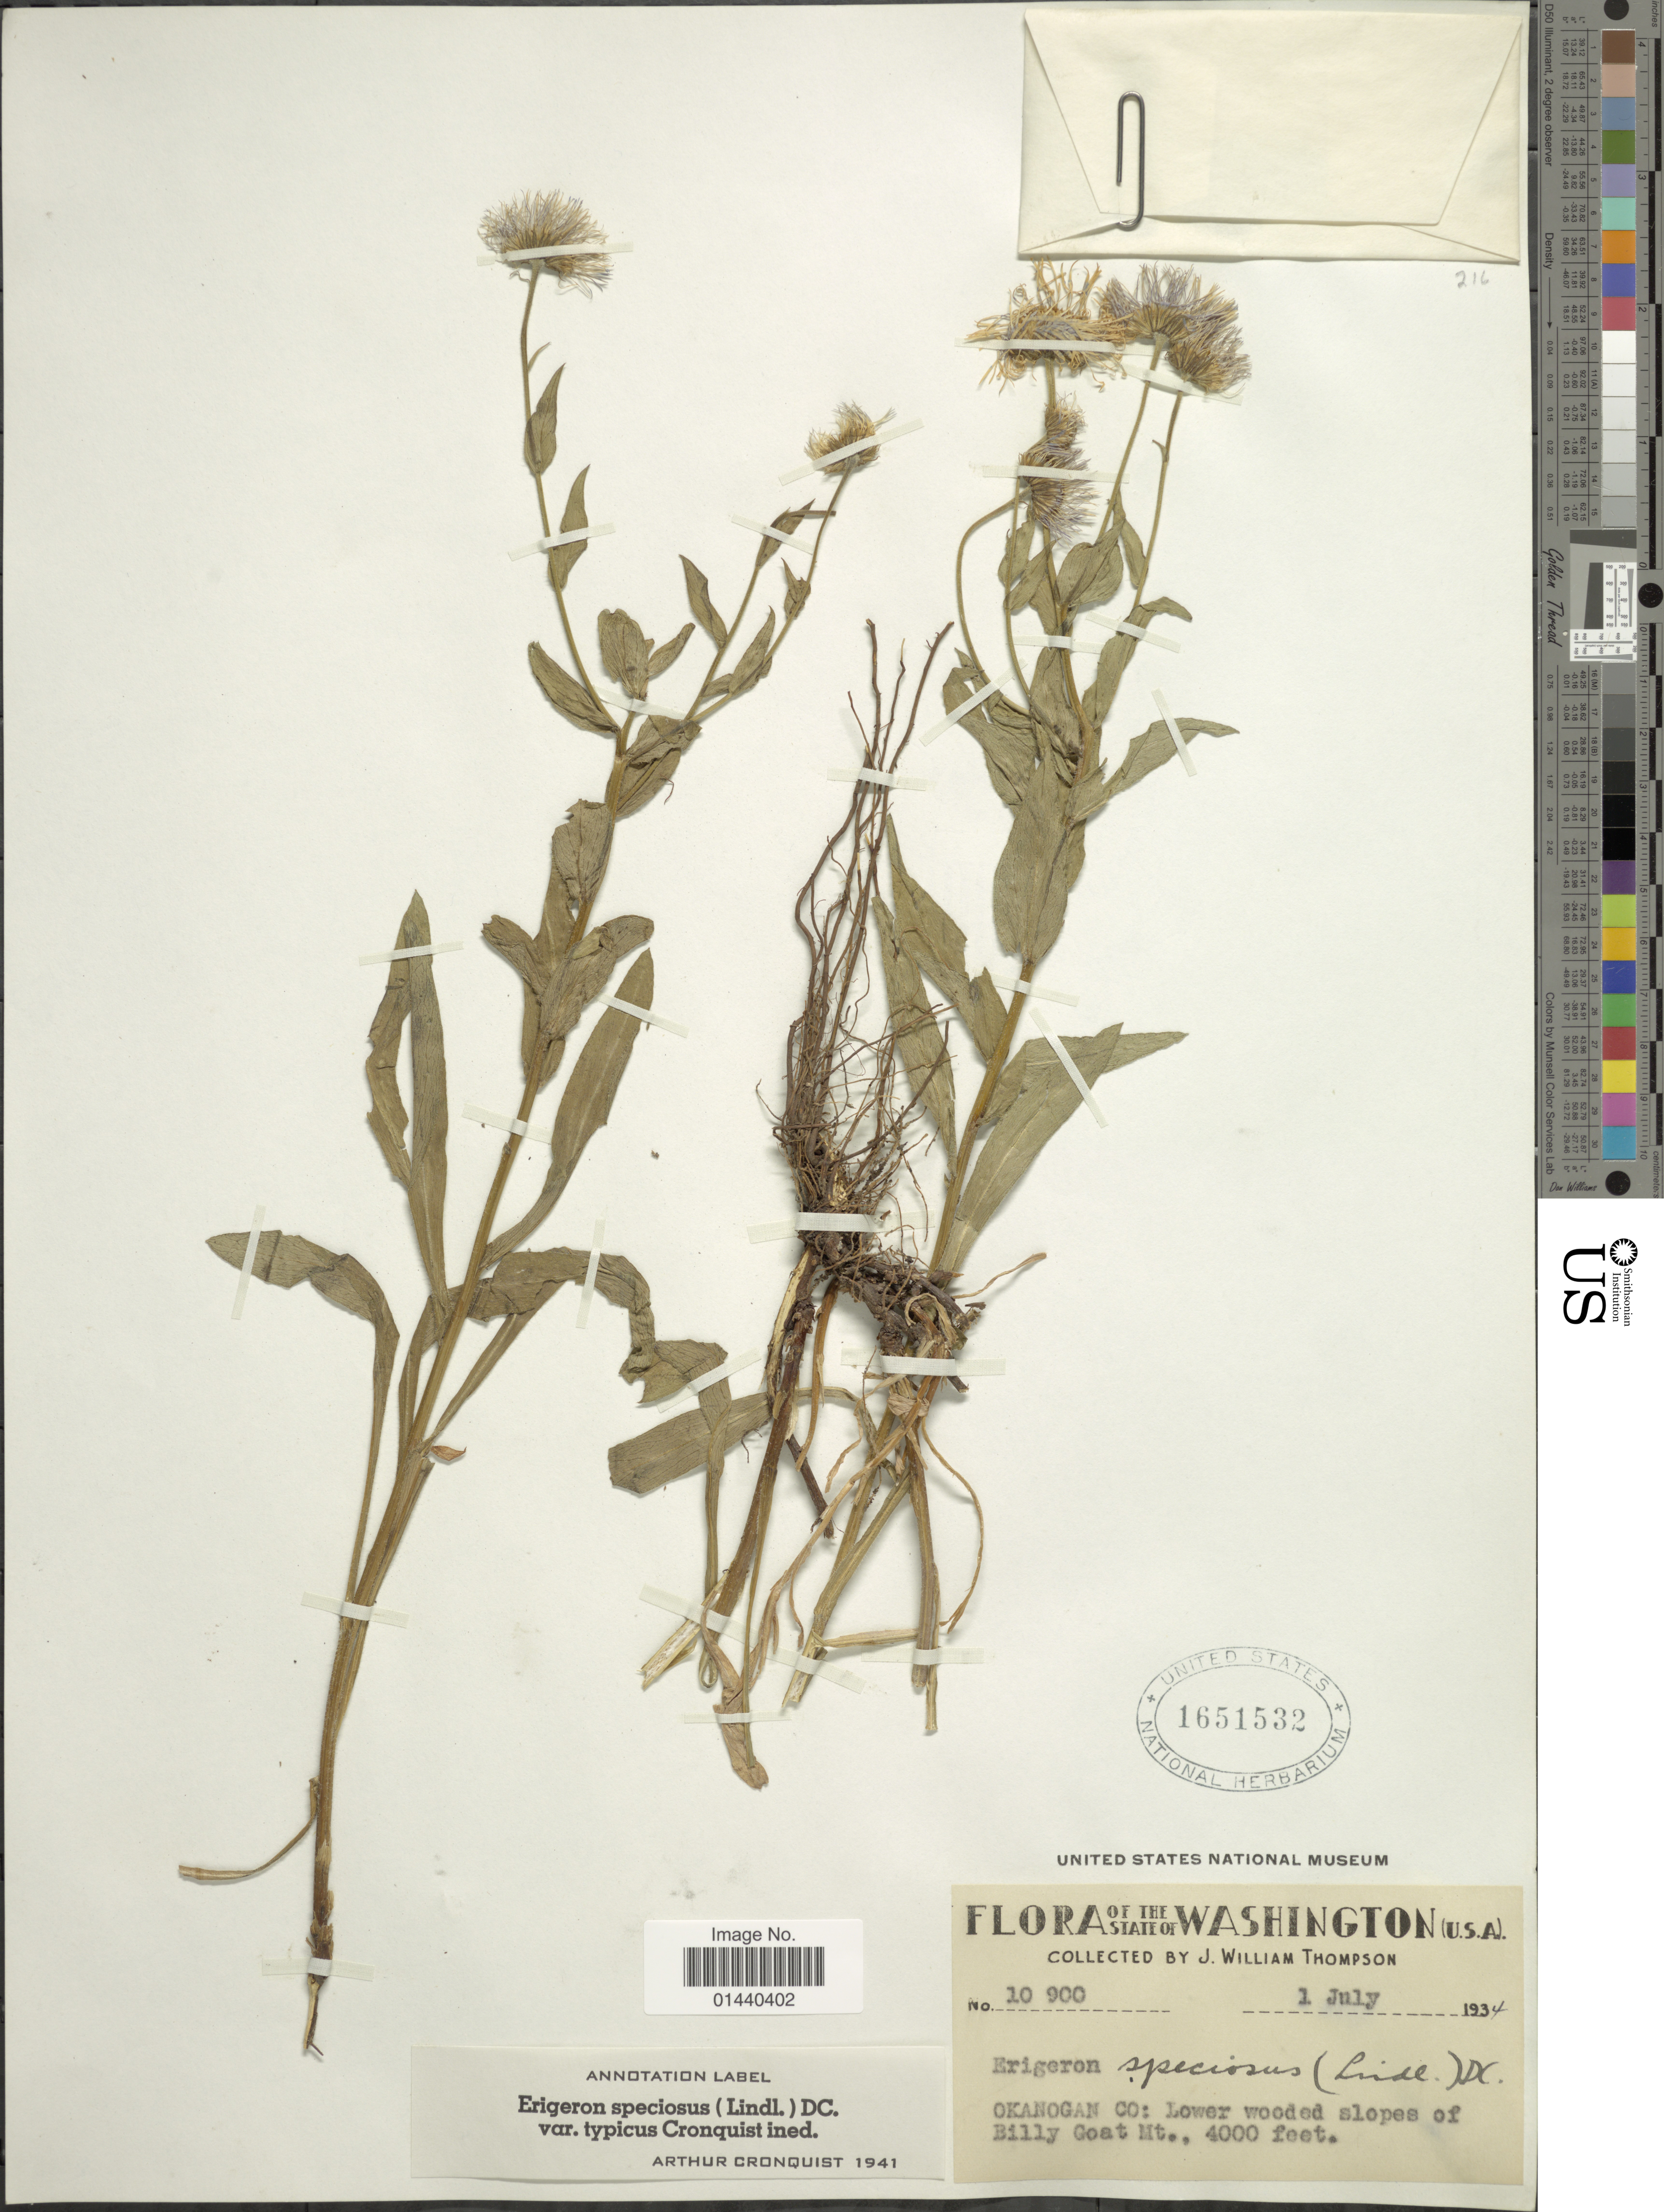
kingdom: Plantae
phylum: Tracheophyta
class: Magnoliopsida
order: Asterales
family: Asteraceae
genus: Erigeron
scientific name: Erigeron speciosus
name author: (Lindl.) DC.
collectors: J. W. Thompson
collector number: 10900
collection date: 1934-07-01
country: United States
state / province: Washington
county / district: Okanogan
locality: Okanogan Co: Lower wooded slopes of Billy Goat Mt.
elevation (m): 1219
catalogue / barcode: US 1651532